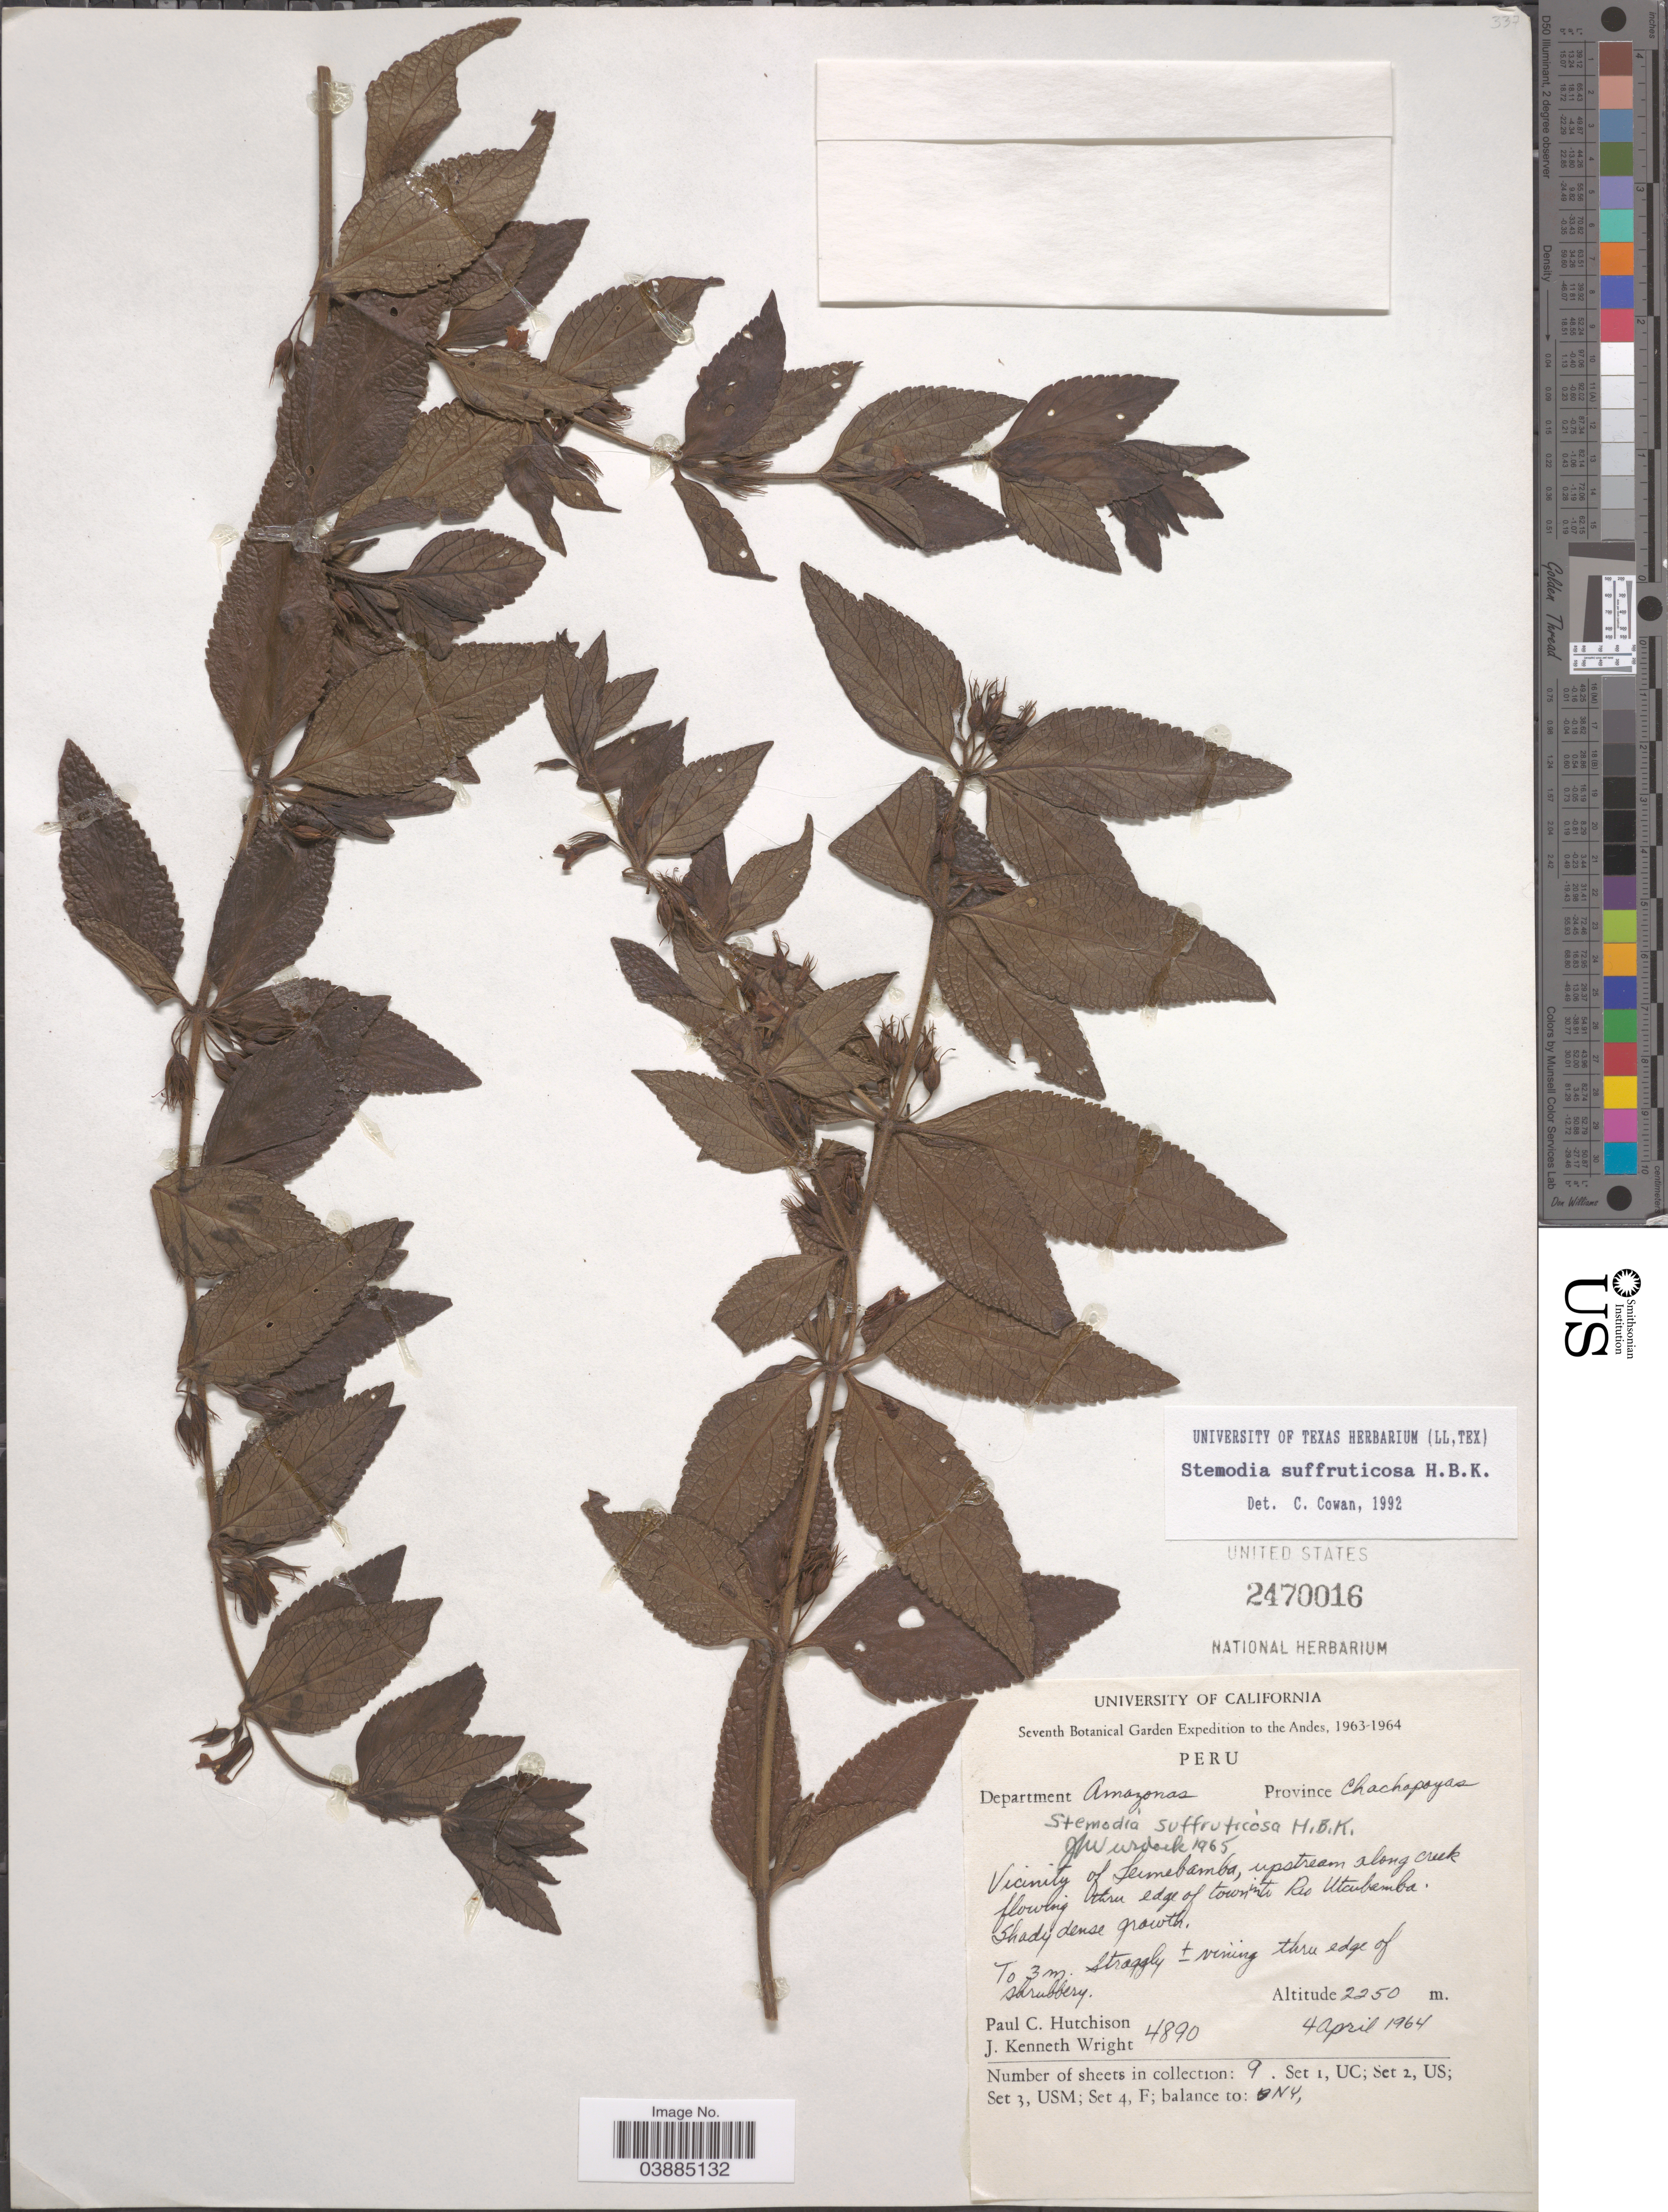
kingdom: Plantae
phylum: Tracheophyta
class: Magnoliopsida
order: Lamiales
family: Plantaginaceae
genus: Stemodia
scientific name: Stemodia suffruticosa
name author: Kunth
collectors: P. C. Hutchison & J. K. Wright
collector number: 4890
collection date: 1964-04-04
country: Peru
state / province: Amazonas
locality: The Andes. Department Amazonas, Province Chachapoyas. Vicinity of Leimebamba, upstream along creek flowing thru edge of town into Rio Utcubamba.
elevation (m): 2250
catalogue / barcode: US 2470016